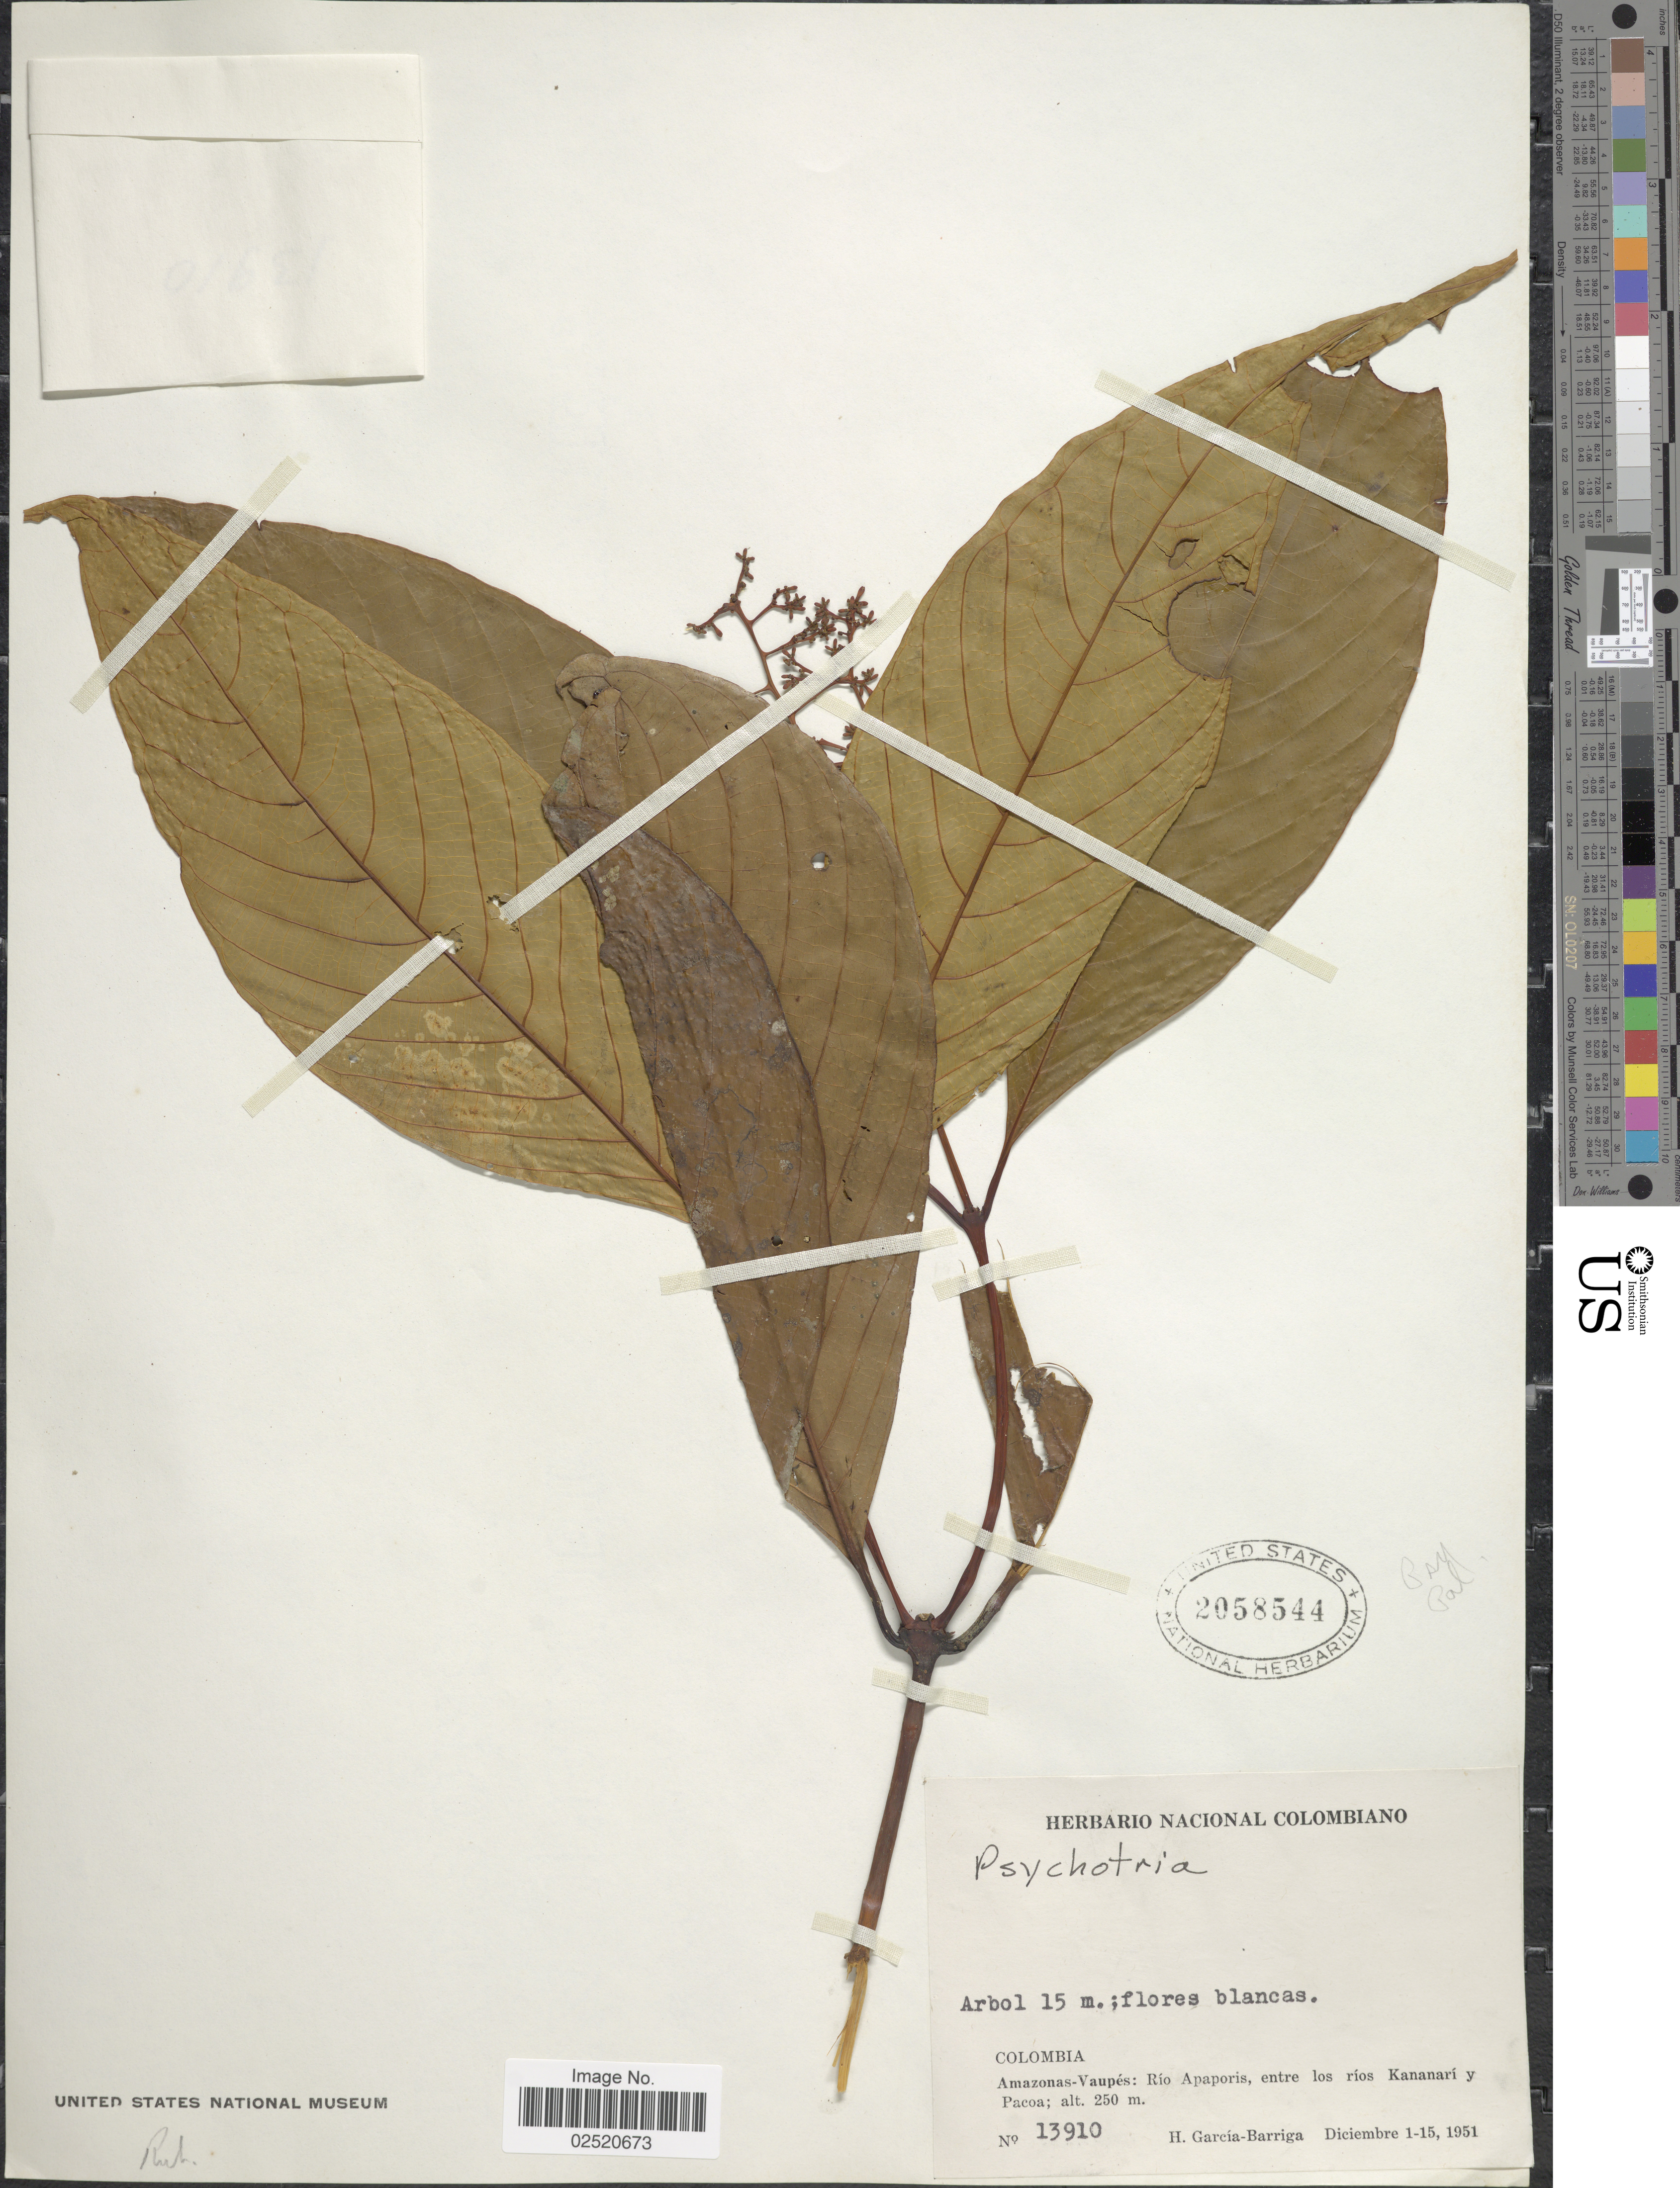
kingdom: Plantae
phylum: Tracheophyta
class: Magnoliopsida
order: Gentianales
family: Rubiaceae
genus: Psychotria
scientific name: Psychotria sp.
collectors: H. García Barriga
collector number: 13910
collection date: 1951-12-01/1951-12-15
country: Colombia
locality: Amazonas-Vaupés: Río Apaporis, entre los ríos Kananarí y Pacoa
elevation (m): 250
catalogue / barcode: US 2058544